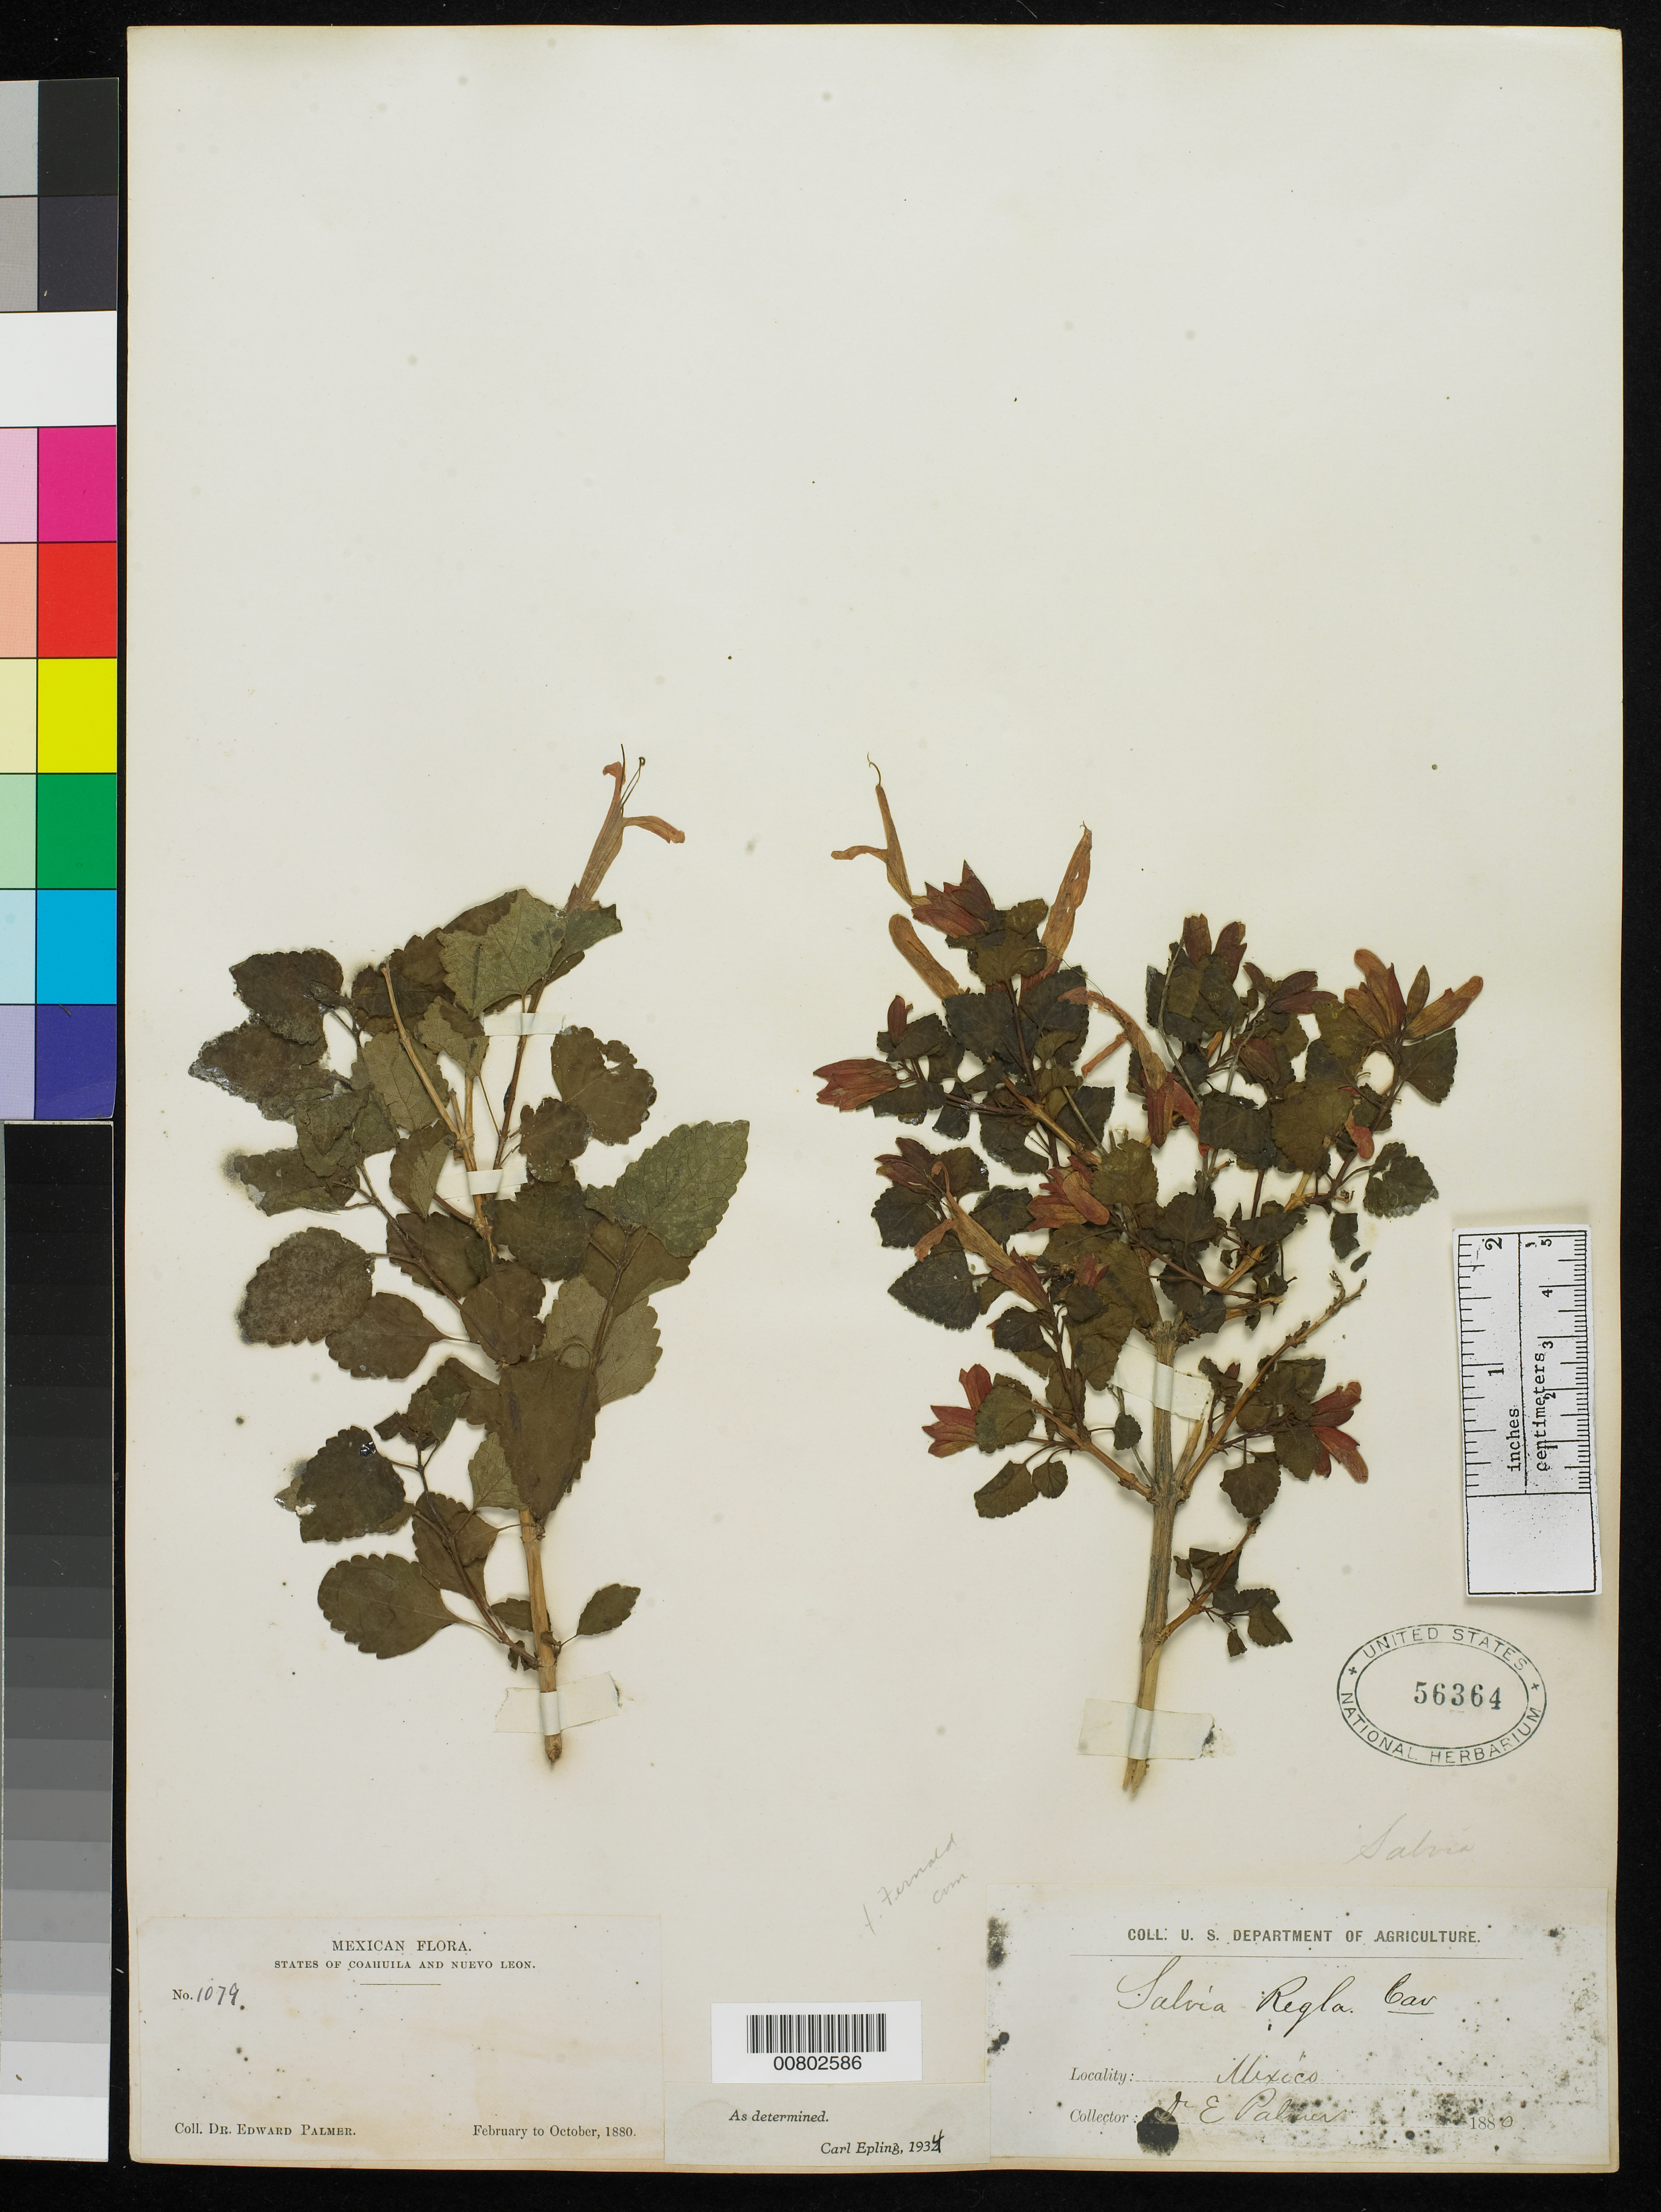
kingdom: Plantae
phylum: Tracheophyta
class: Magnoliopsida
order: Lamiales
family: Lamiaceae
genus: Salvia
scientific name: Salvia regla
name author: Cav.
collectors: E. Palmer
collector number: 1079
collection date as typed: Feb 1880 to -- Oct 1880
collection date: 1880-02/1880-10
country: Mexico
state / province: Coahuila / Nuevo León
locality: States of Coahuila and Nuevo León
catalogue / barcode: US 56364